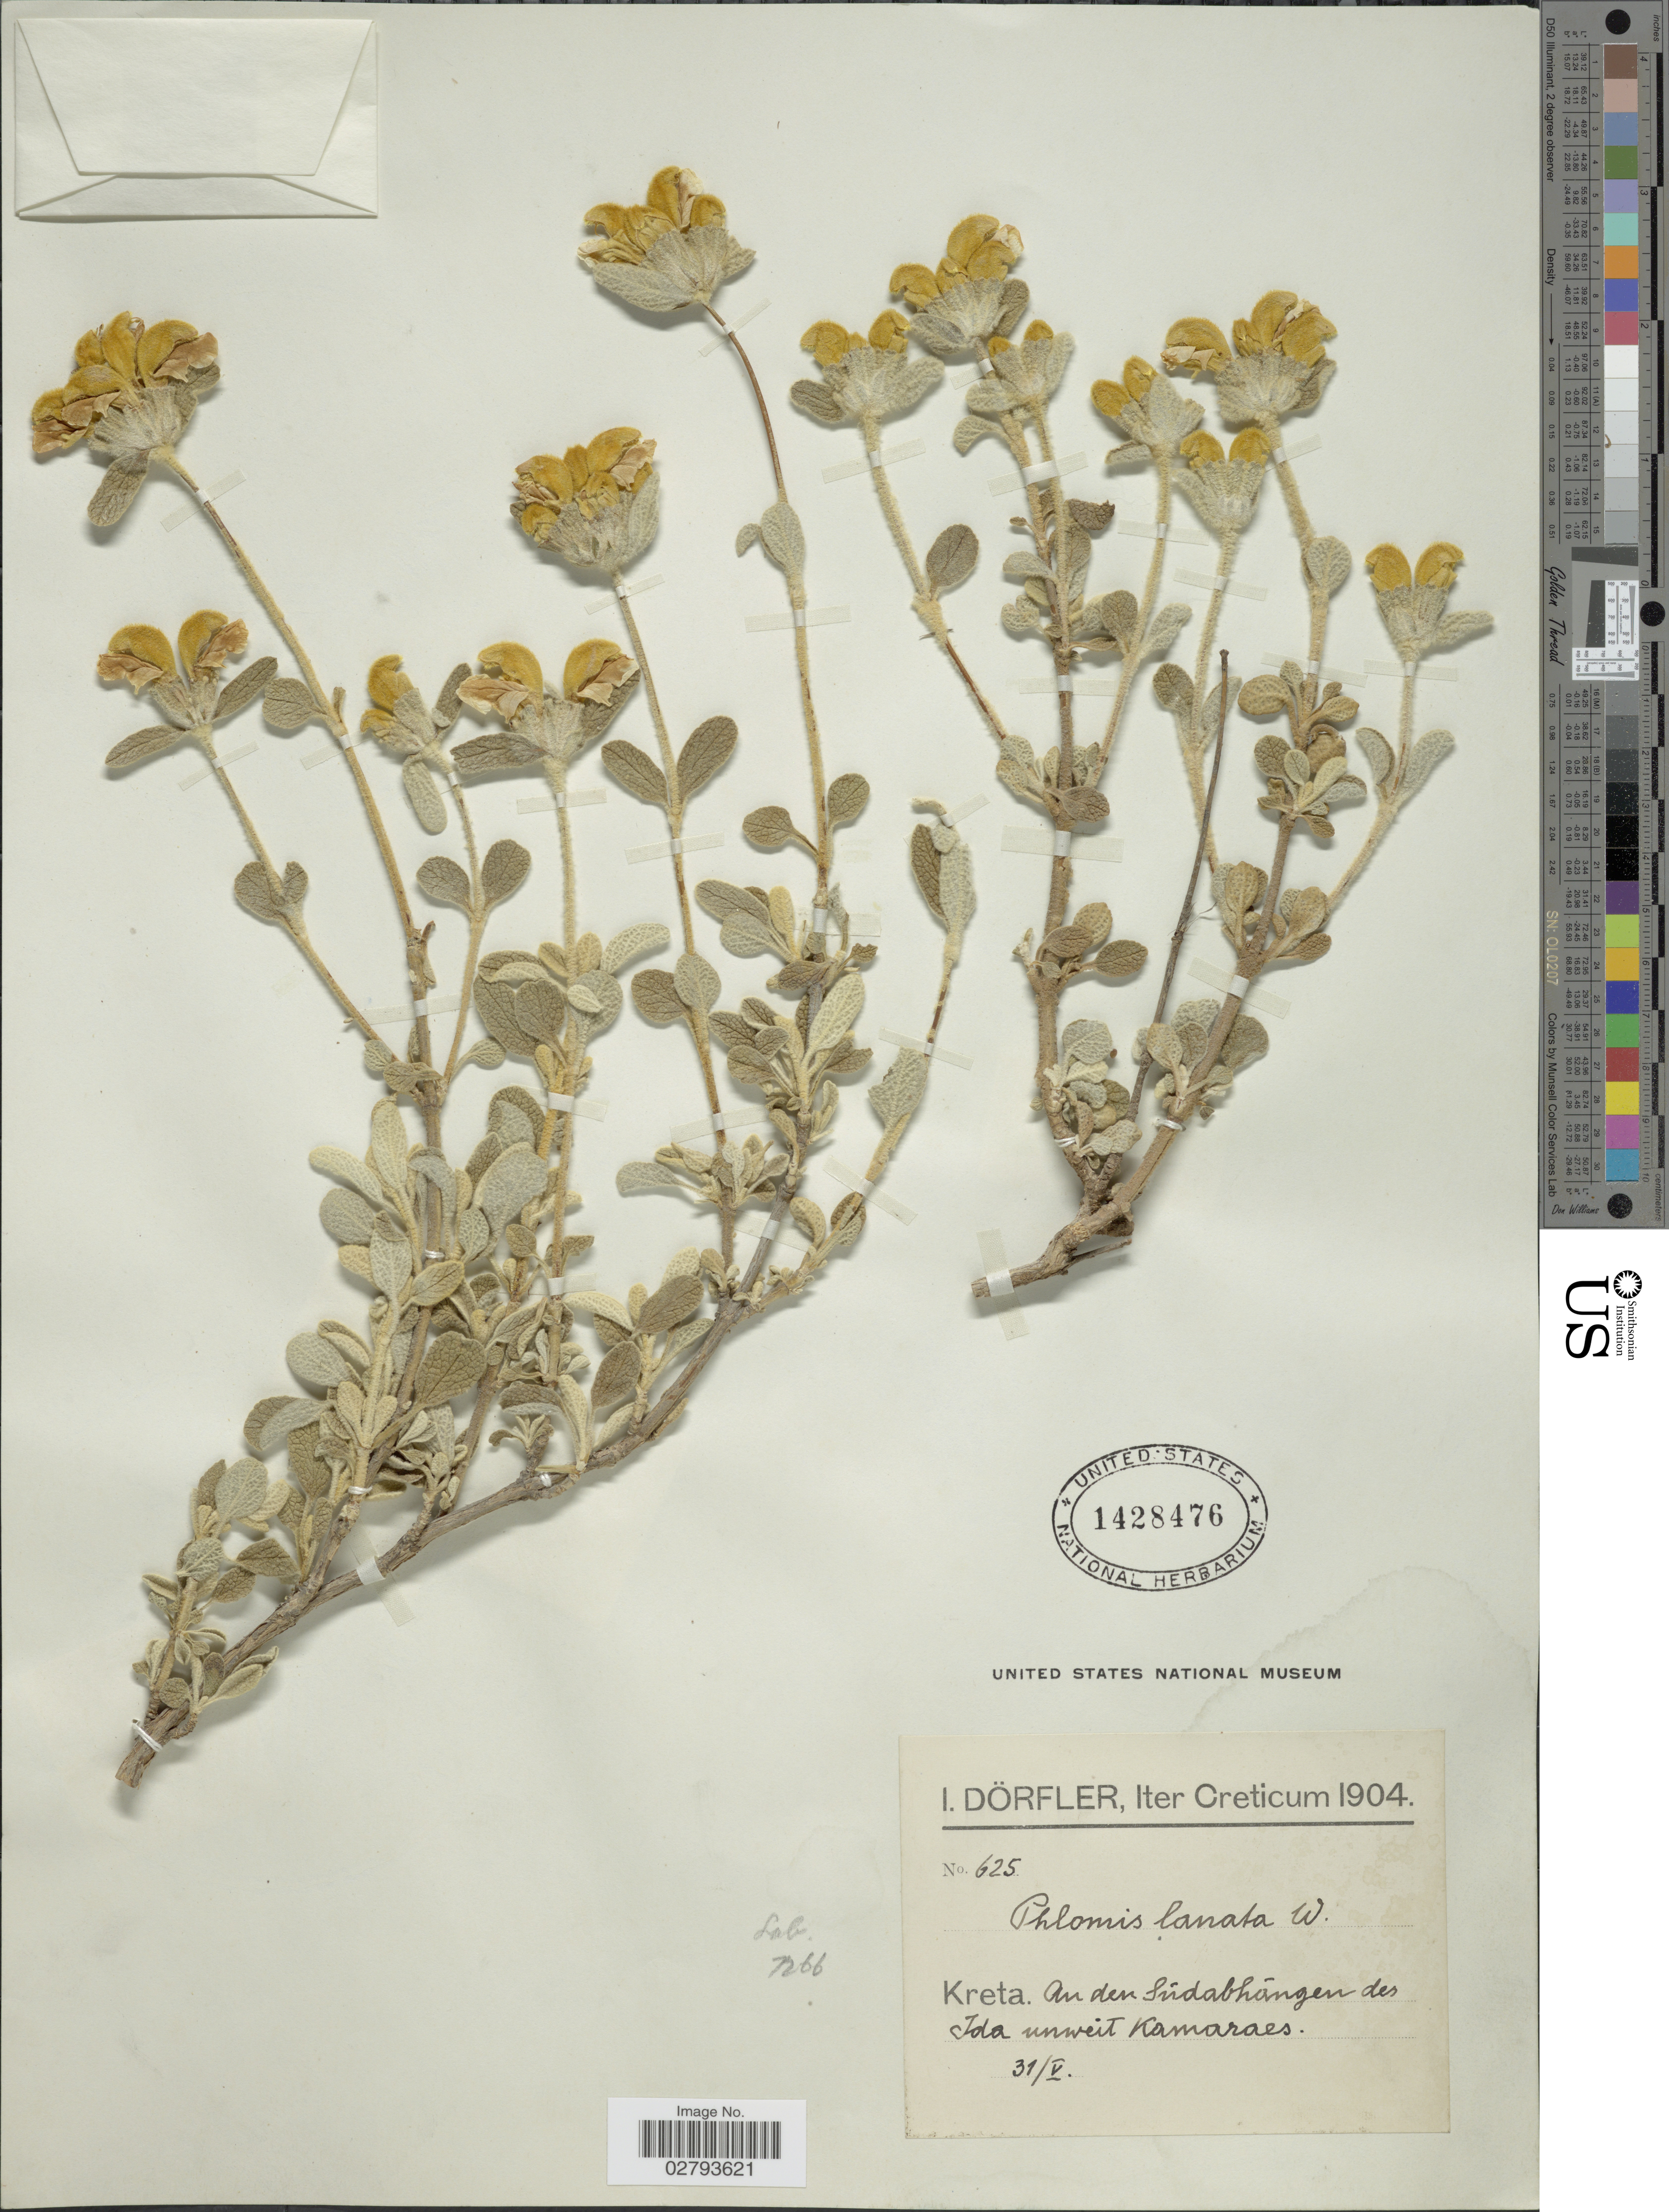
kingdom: Plantae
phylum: Tracheophyta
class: Magnoliopsida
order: Lamiales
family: Lamiaceae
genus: Phlomis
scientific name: Phlomis lanata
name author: Willd.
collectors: I. Dörfler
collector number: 625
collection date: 1904-05-31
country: Greece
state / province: Crete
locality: Kreta. An den Iñdabhángen des Ida unweit Kamaraes.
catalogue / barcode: US 1428476